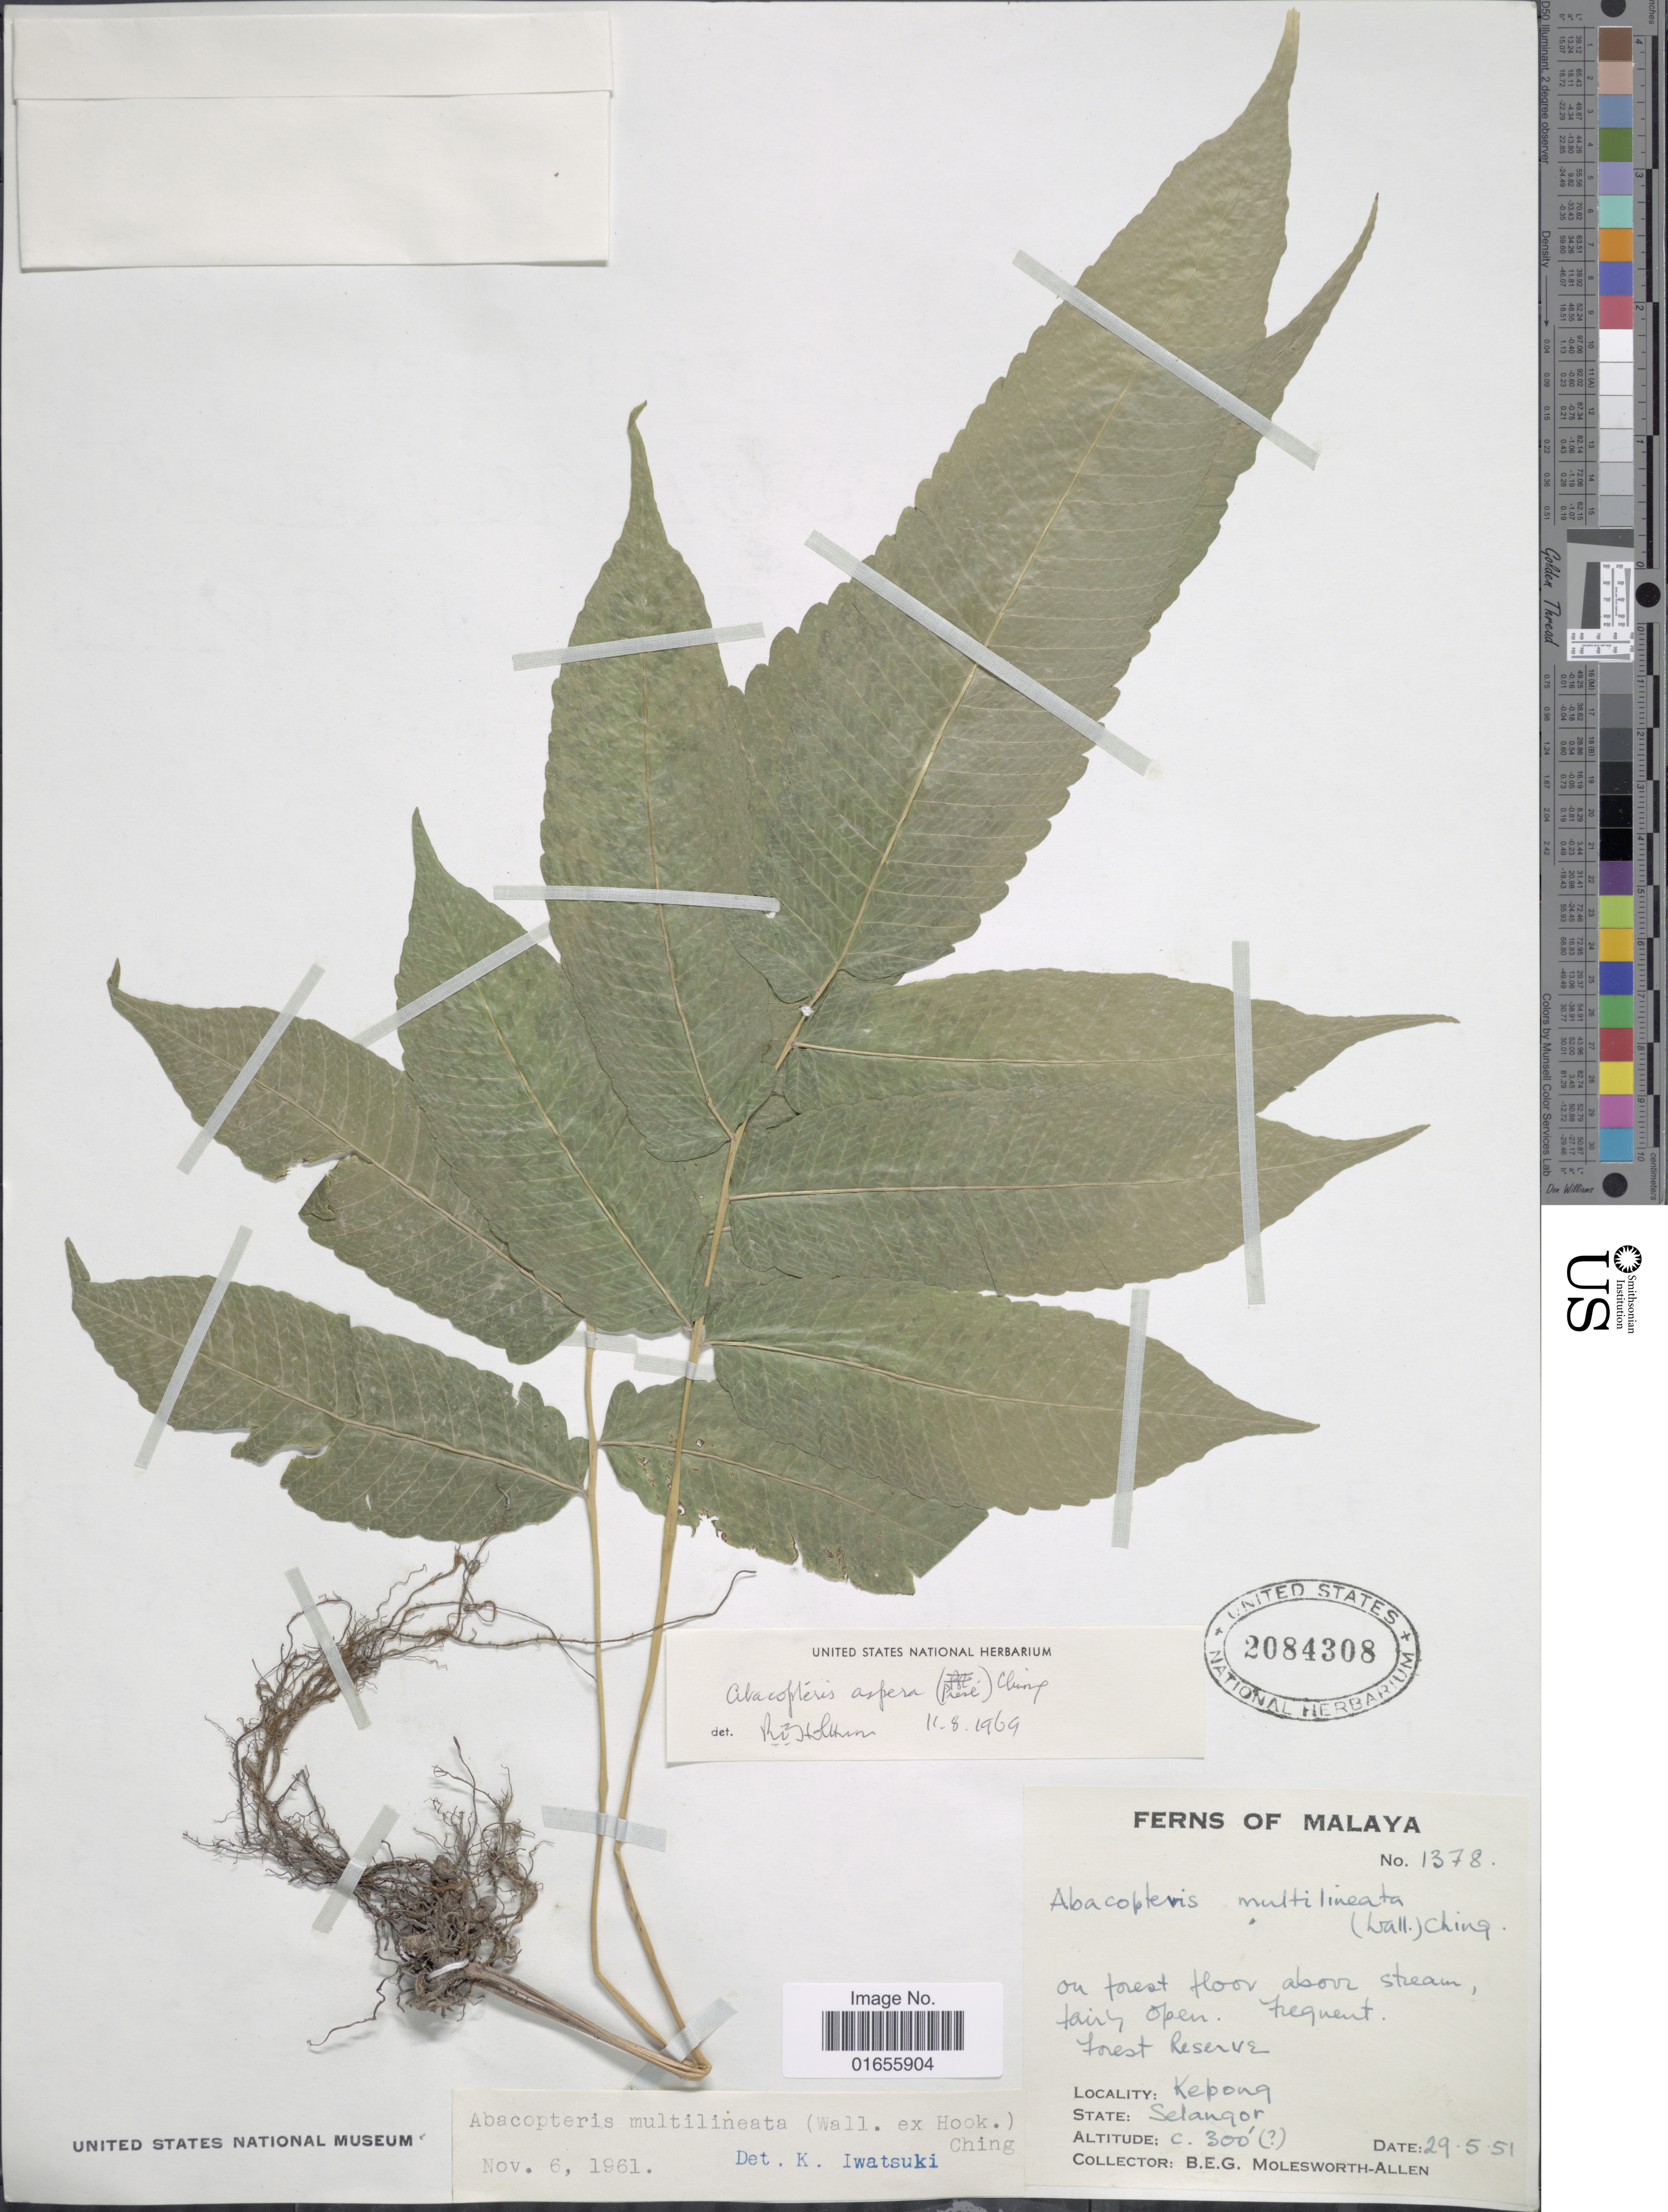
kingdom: Plantae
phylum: Tracheophyta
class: Polypodiopsida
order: Polypodiales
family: Thelypteridaceae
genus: Pronephrium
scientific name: Pronephrium asperum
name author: (C. Presl) Holttum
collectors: B. E. G. Molesworth-Allen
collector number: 1378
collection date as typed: Transcribed d/m/y: 29/5/51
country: Malaysia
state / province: Selangor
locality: Malaya, Kepong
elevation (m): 91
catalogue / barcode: US 2084308